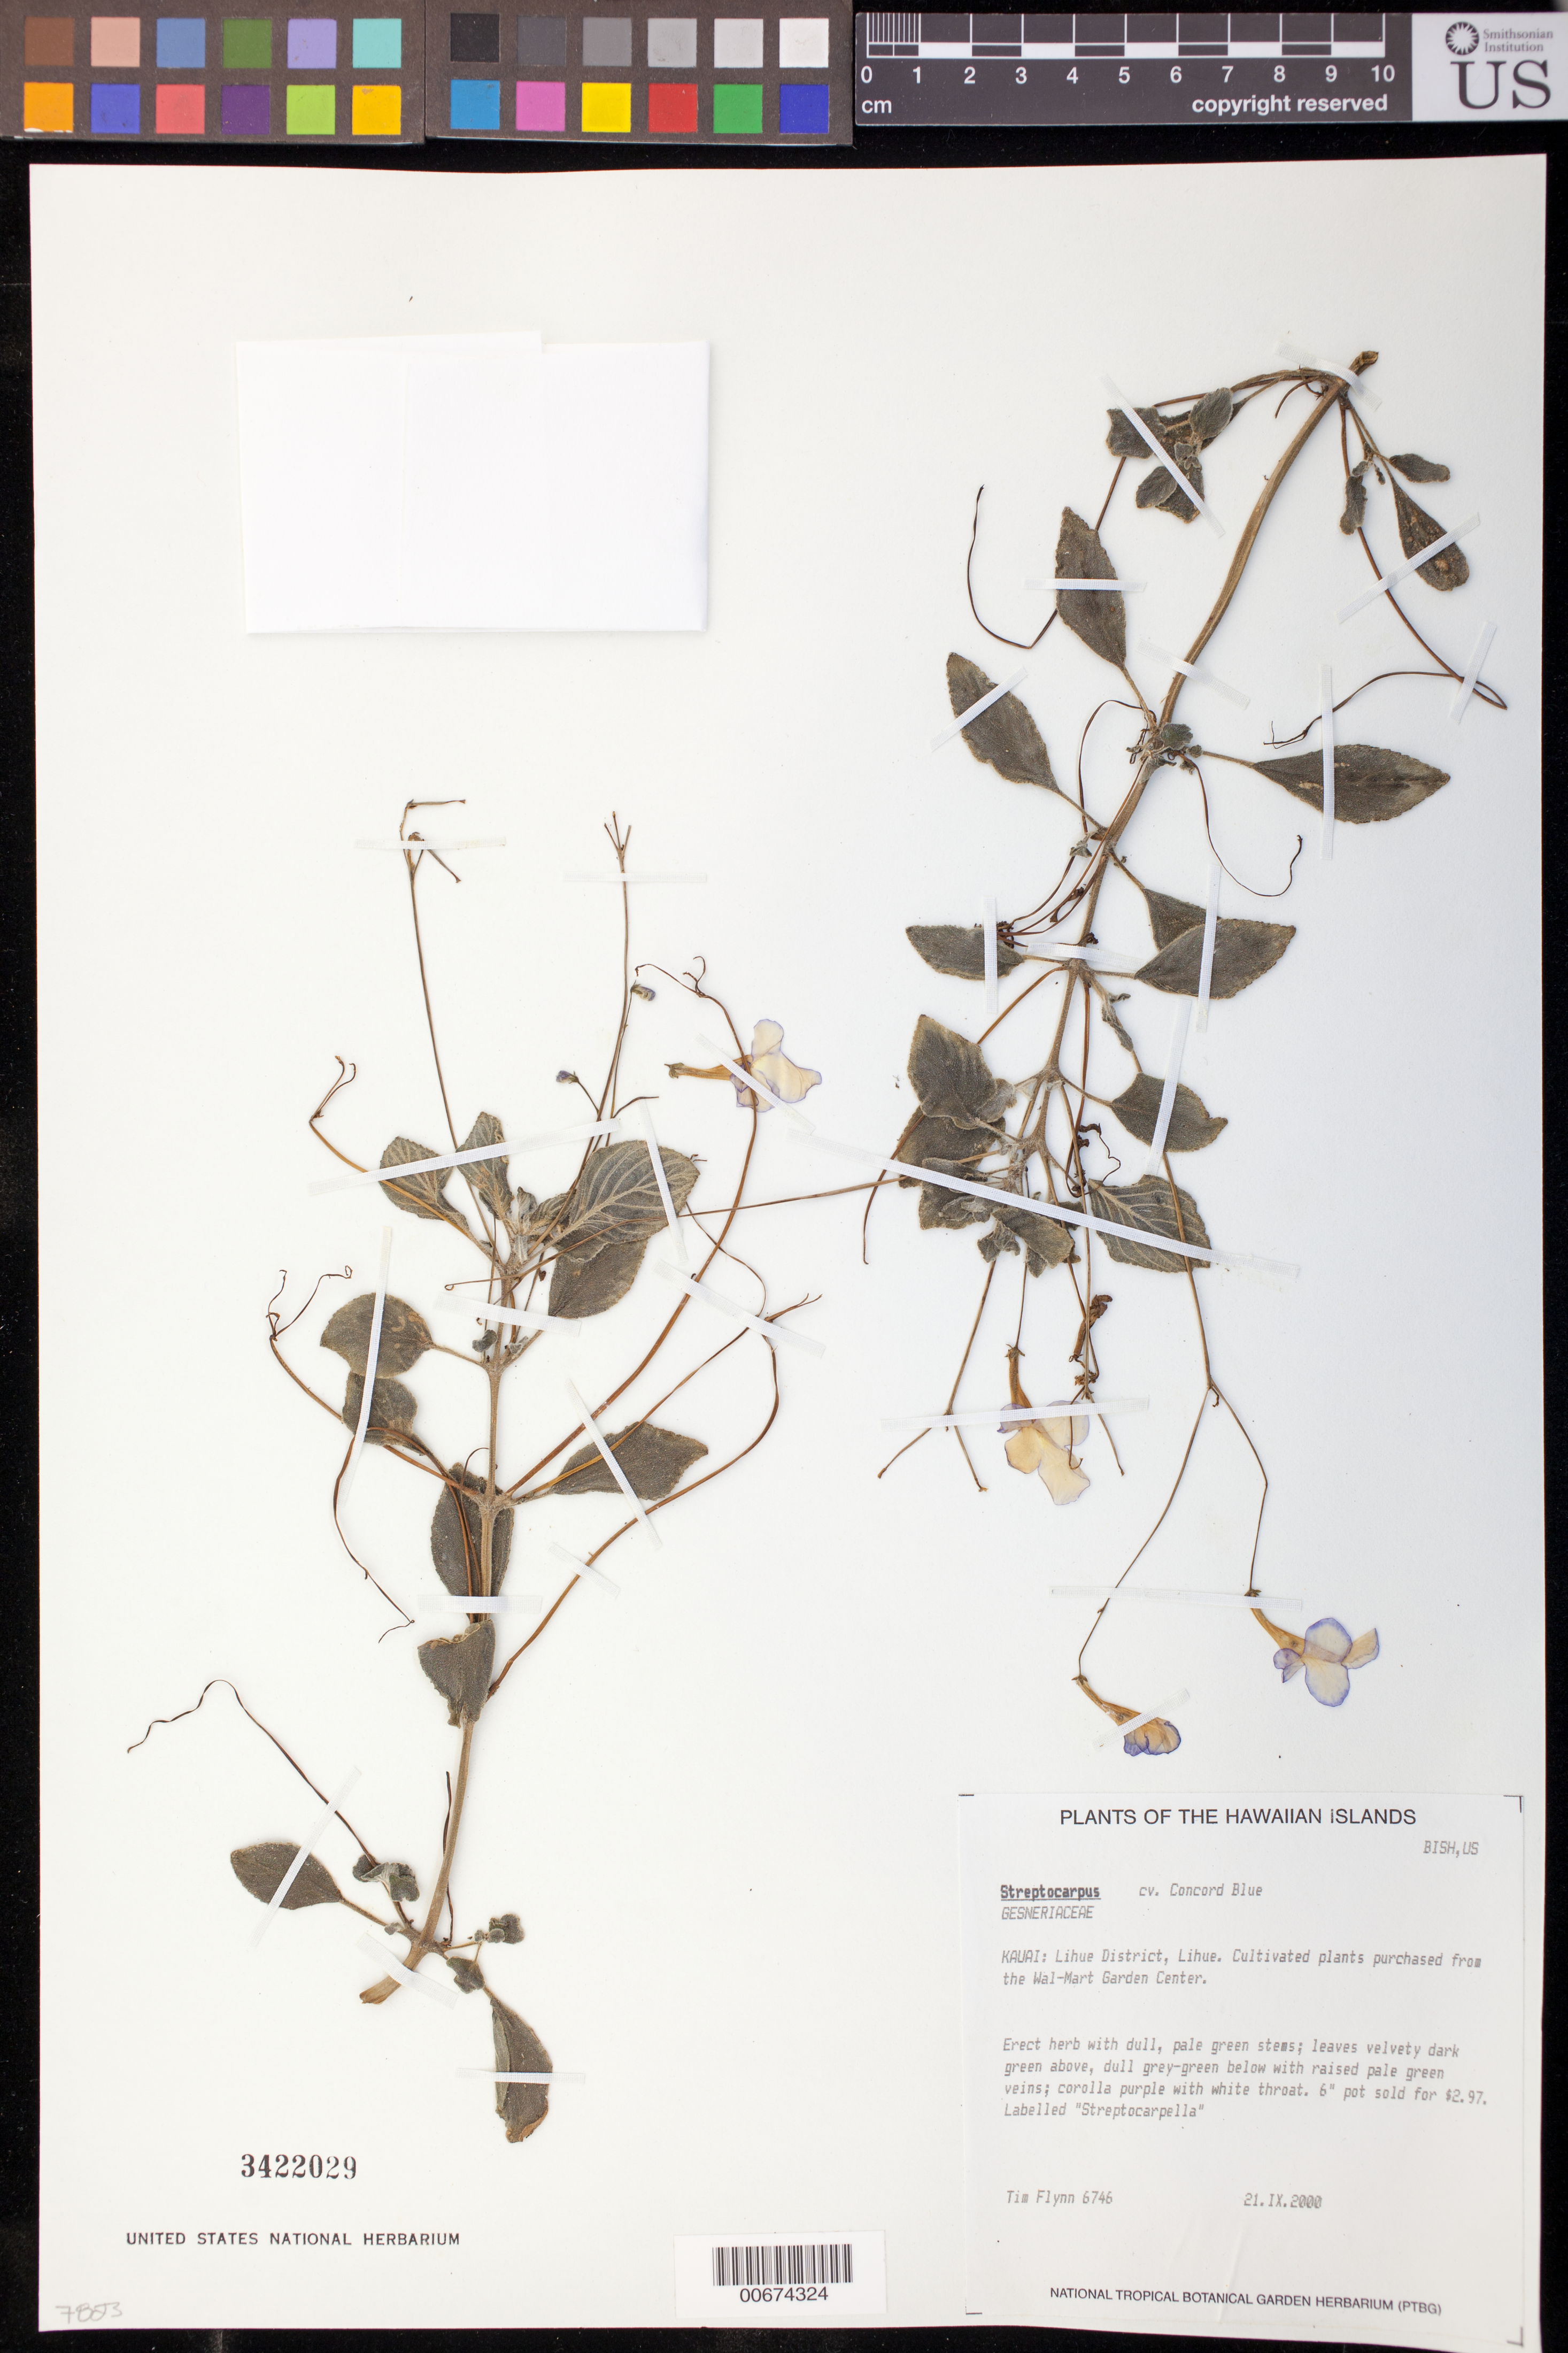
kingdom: Plantae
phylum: Tracheophyta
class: Magnoliopsida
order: Lamiales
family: Gesneriaceae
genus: Streptocarpus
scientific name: Streptocarpus 'Concord Blue'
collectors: T. W. Flynn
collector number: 6746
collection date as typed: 21 Sep 2000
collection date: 2000-09-21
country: United States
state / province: Hawaii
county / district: Kauai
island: Kaua'i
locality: Lihue District, Lihue, purchased from Wal-Mart Garden Center.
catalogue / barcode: US 3422029